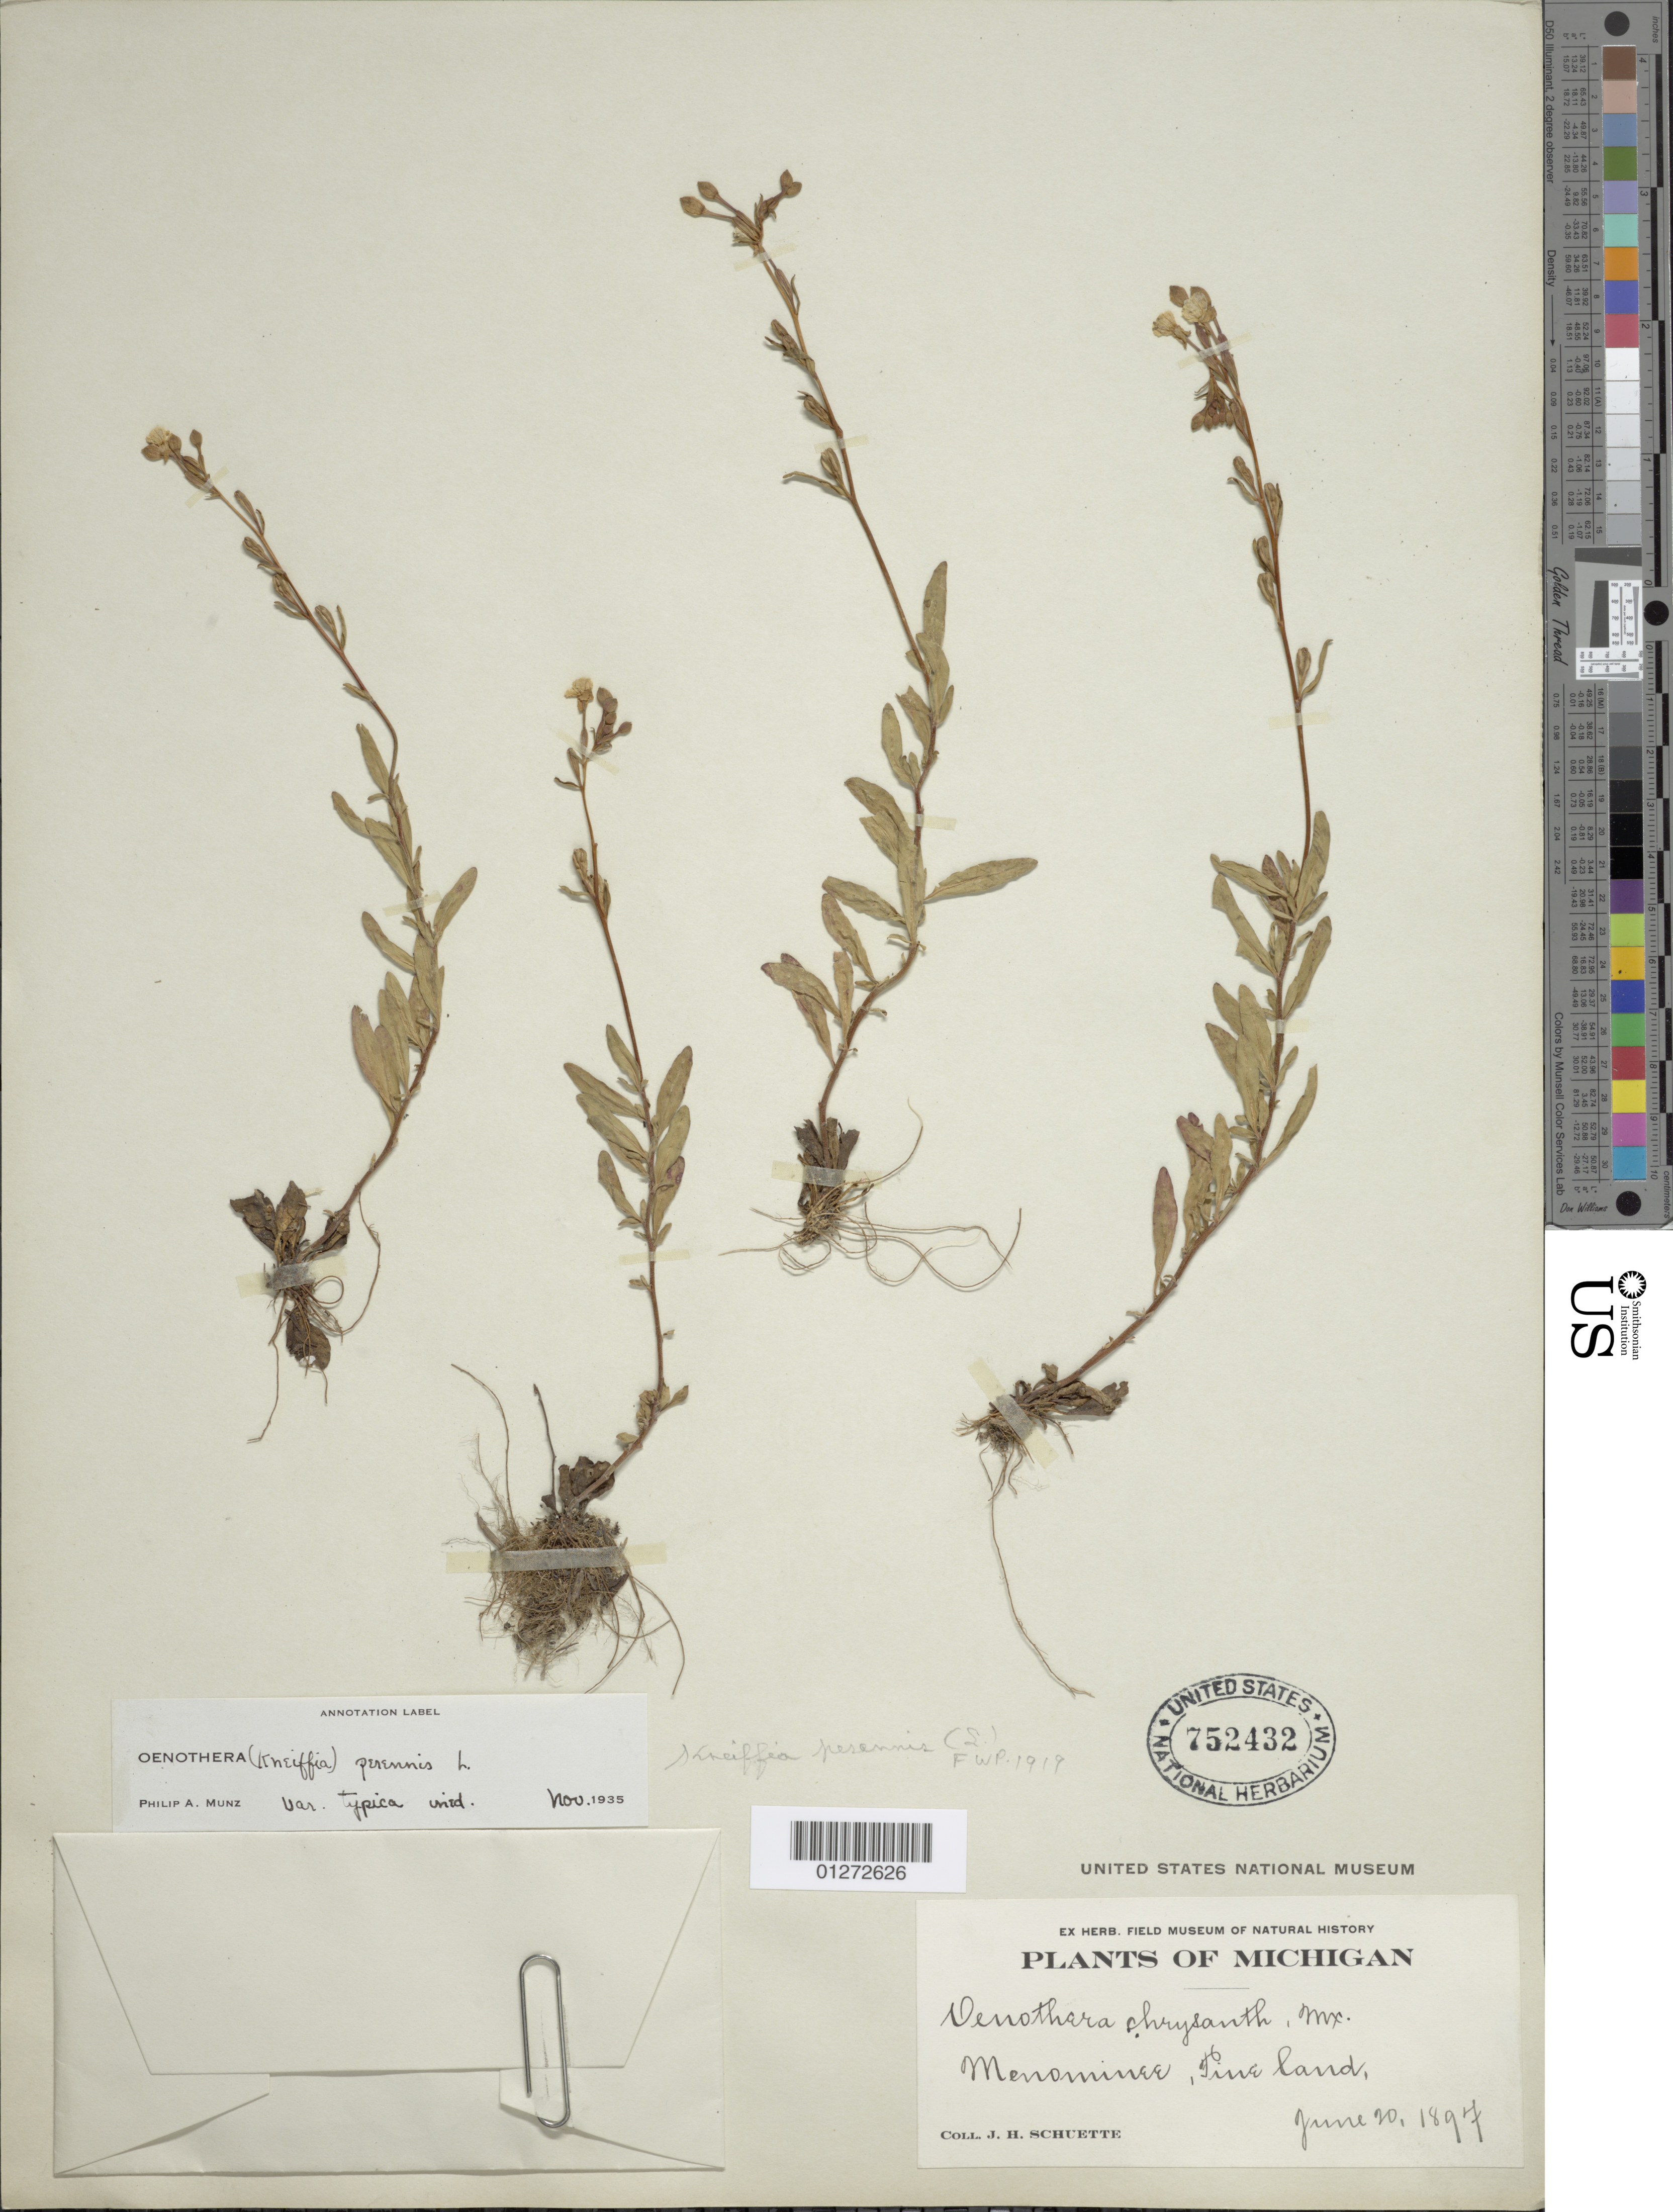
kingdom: Plantae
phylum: Tracheophyta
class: Magnoliopsida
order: Myrtales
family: Onagraceae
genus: Oenothera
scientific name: Oenothera perennis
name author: L.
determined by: Straley, G. B.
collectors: J. Schuette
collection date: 1897-06-20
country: United States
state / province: Michigan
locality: Menominee, Fine land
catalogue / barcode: US 752432